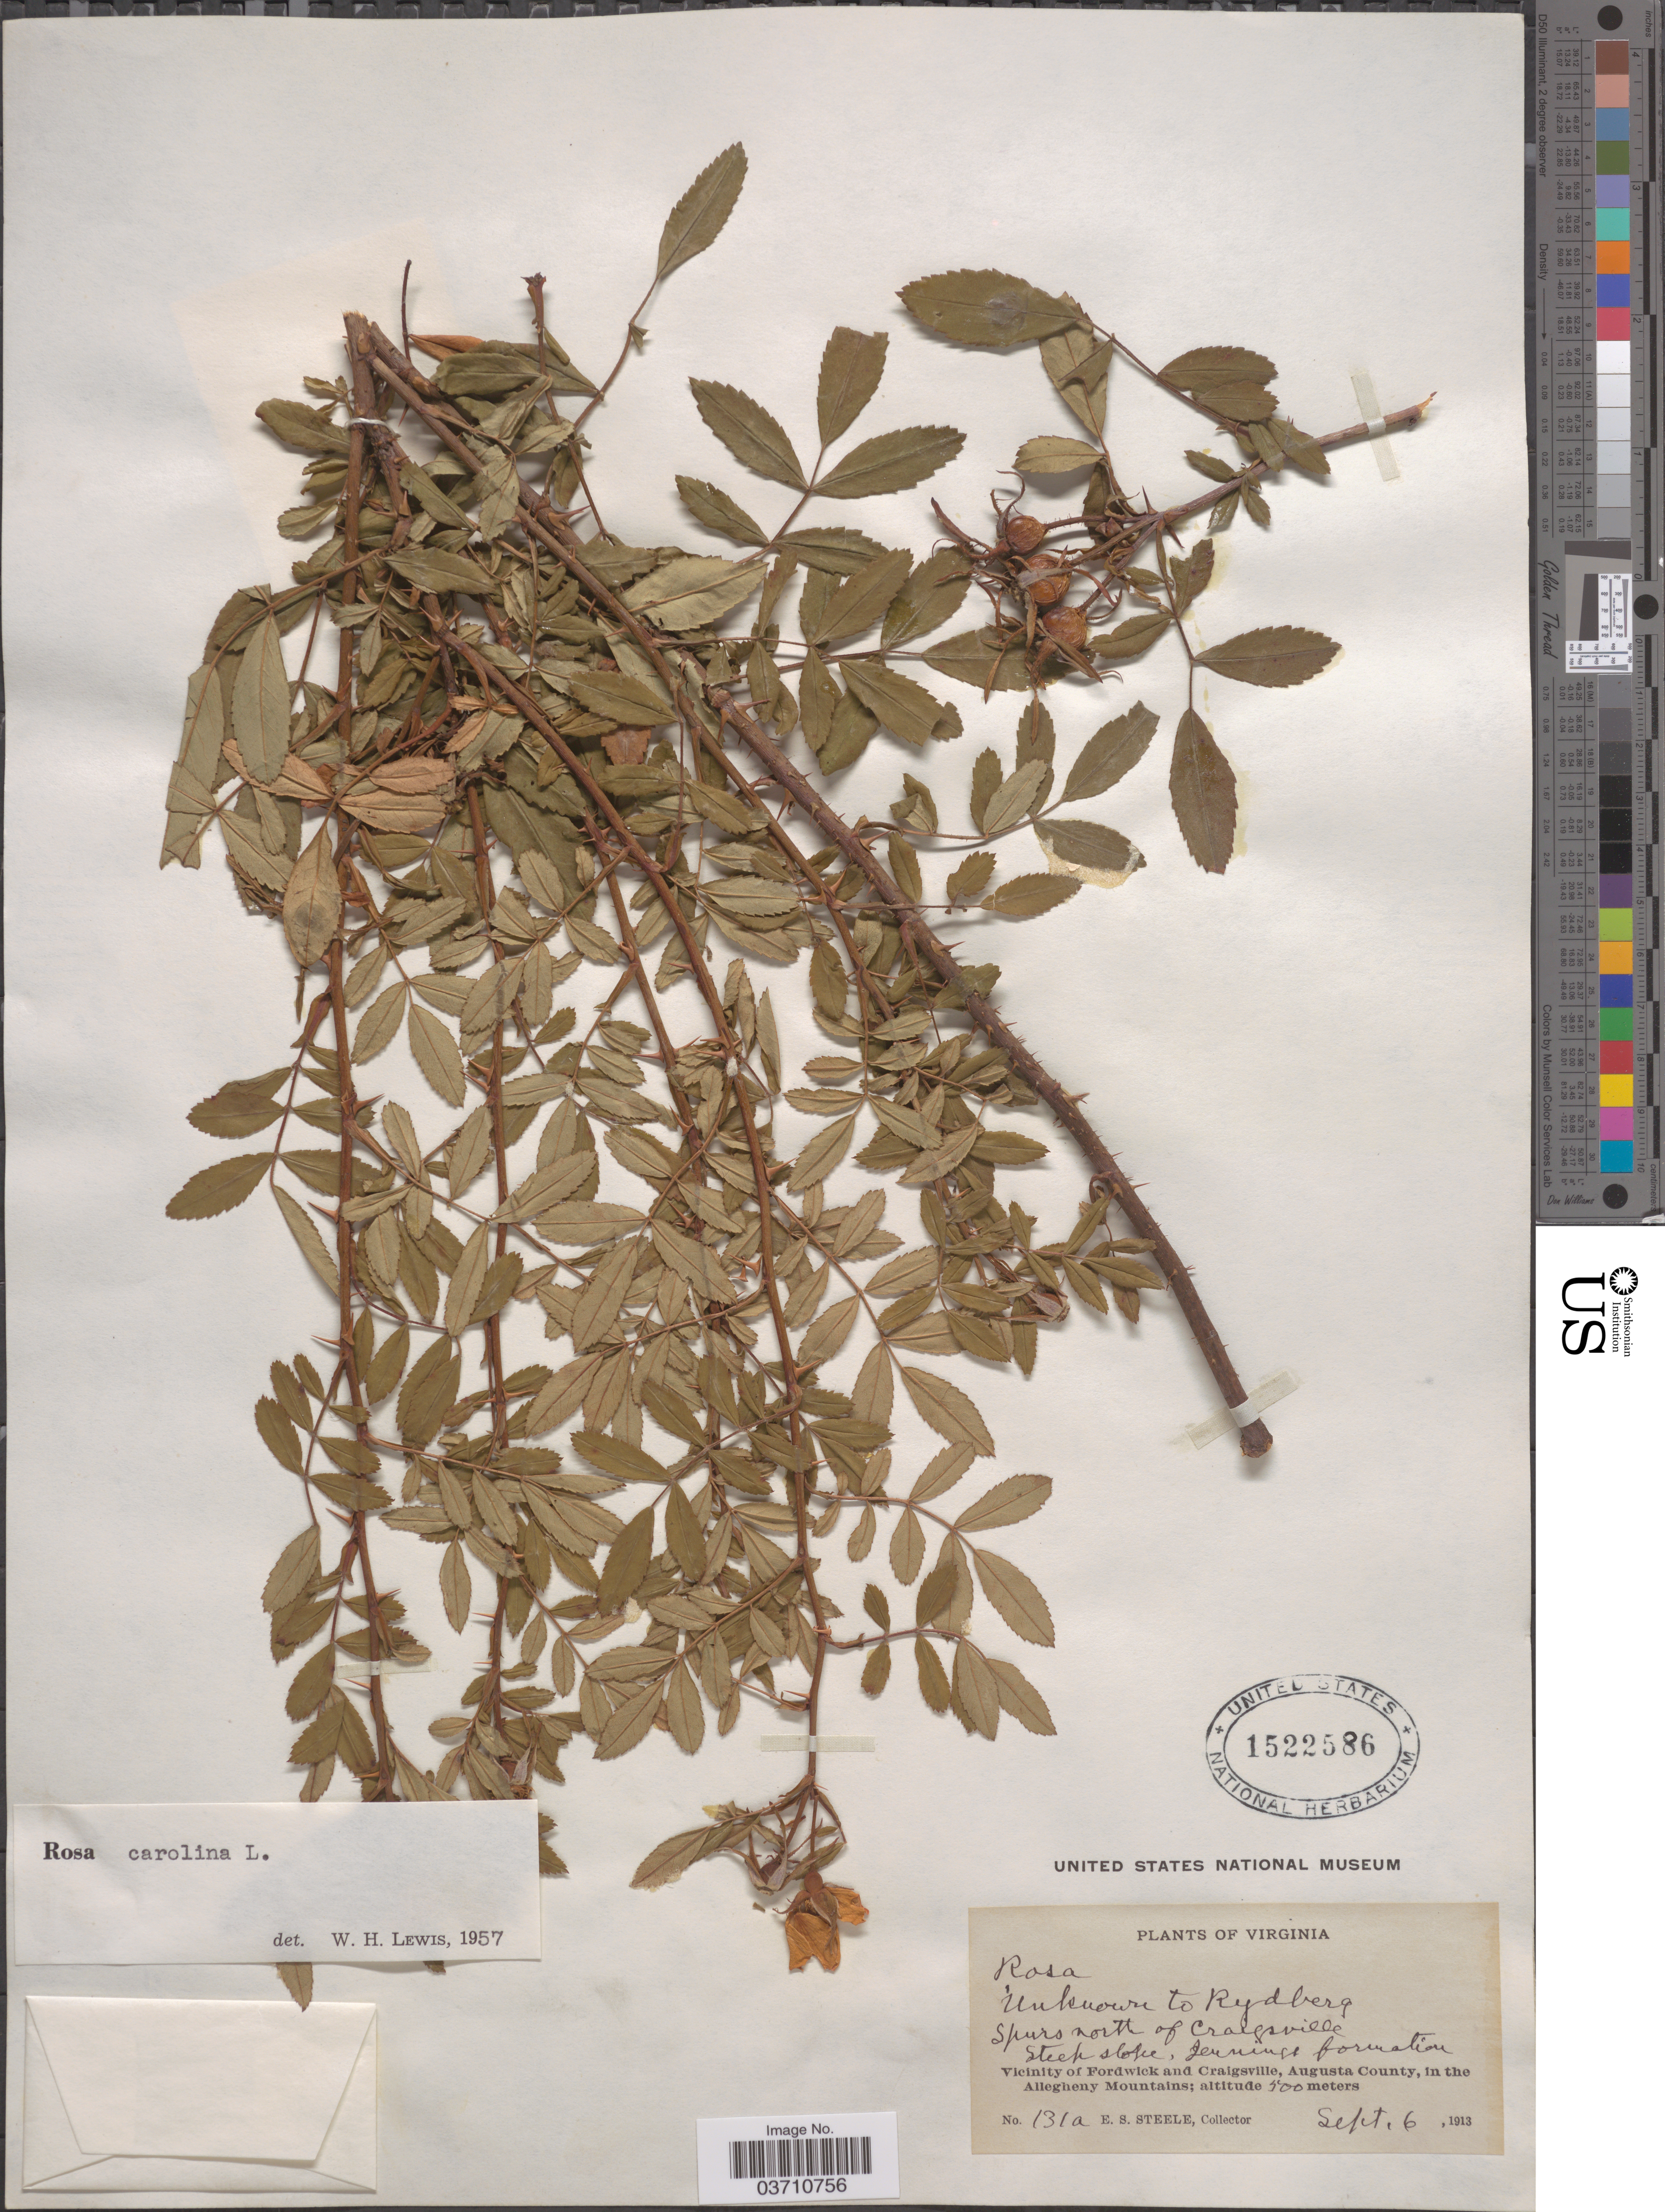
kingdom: Plantae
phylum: Tracheophyta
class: Magnoliopsida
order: Rosales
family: Rosaceae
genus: Rosa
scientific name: Rosa carolina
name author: L.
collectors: E. Steele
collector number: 131a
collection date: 1913-09-06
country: United States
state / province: Virginia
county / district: Augusta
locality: North of Craigsville. Steep slope, Jennings formation. Vicinity of Fordwick and Craigsville, Augusta County, in the Allegheny Mountains.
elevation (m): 500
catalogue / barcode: US 1522586